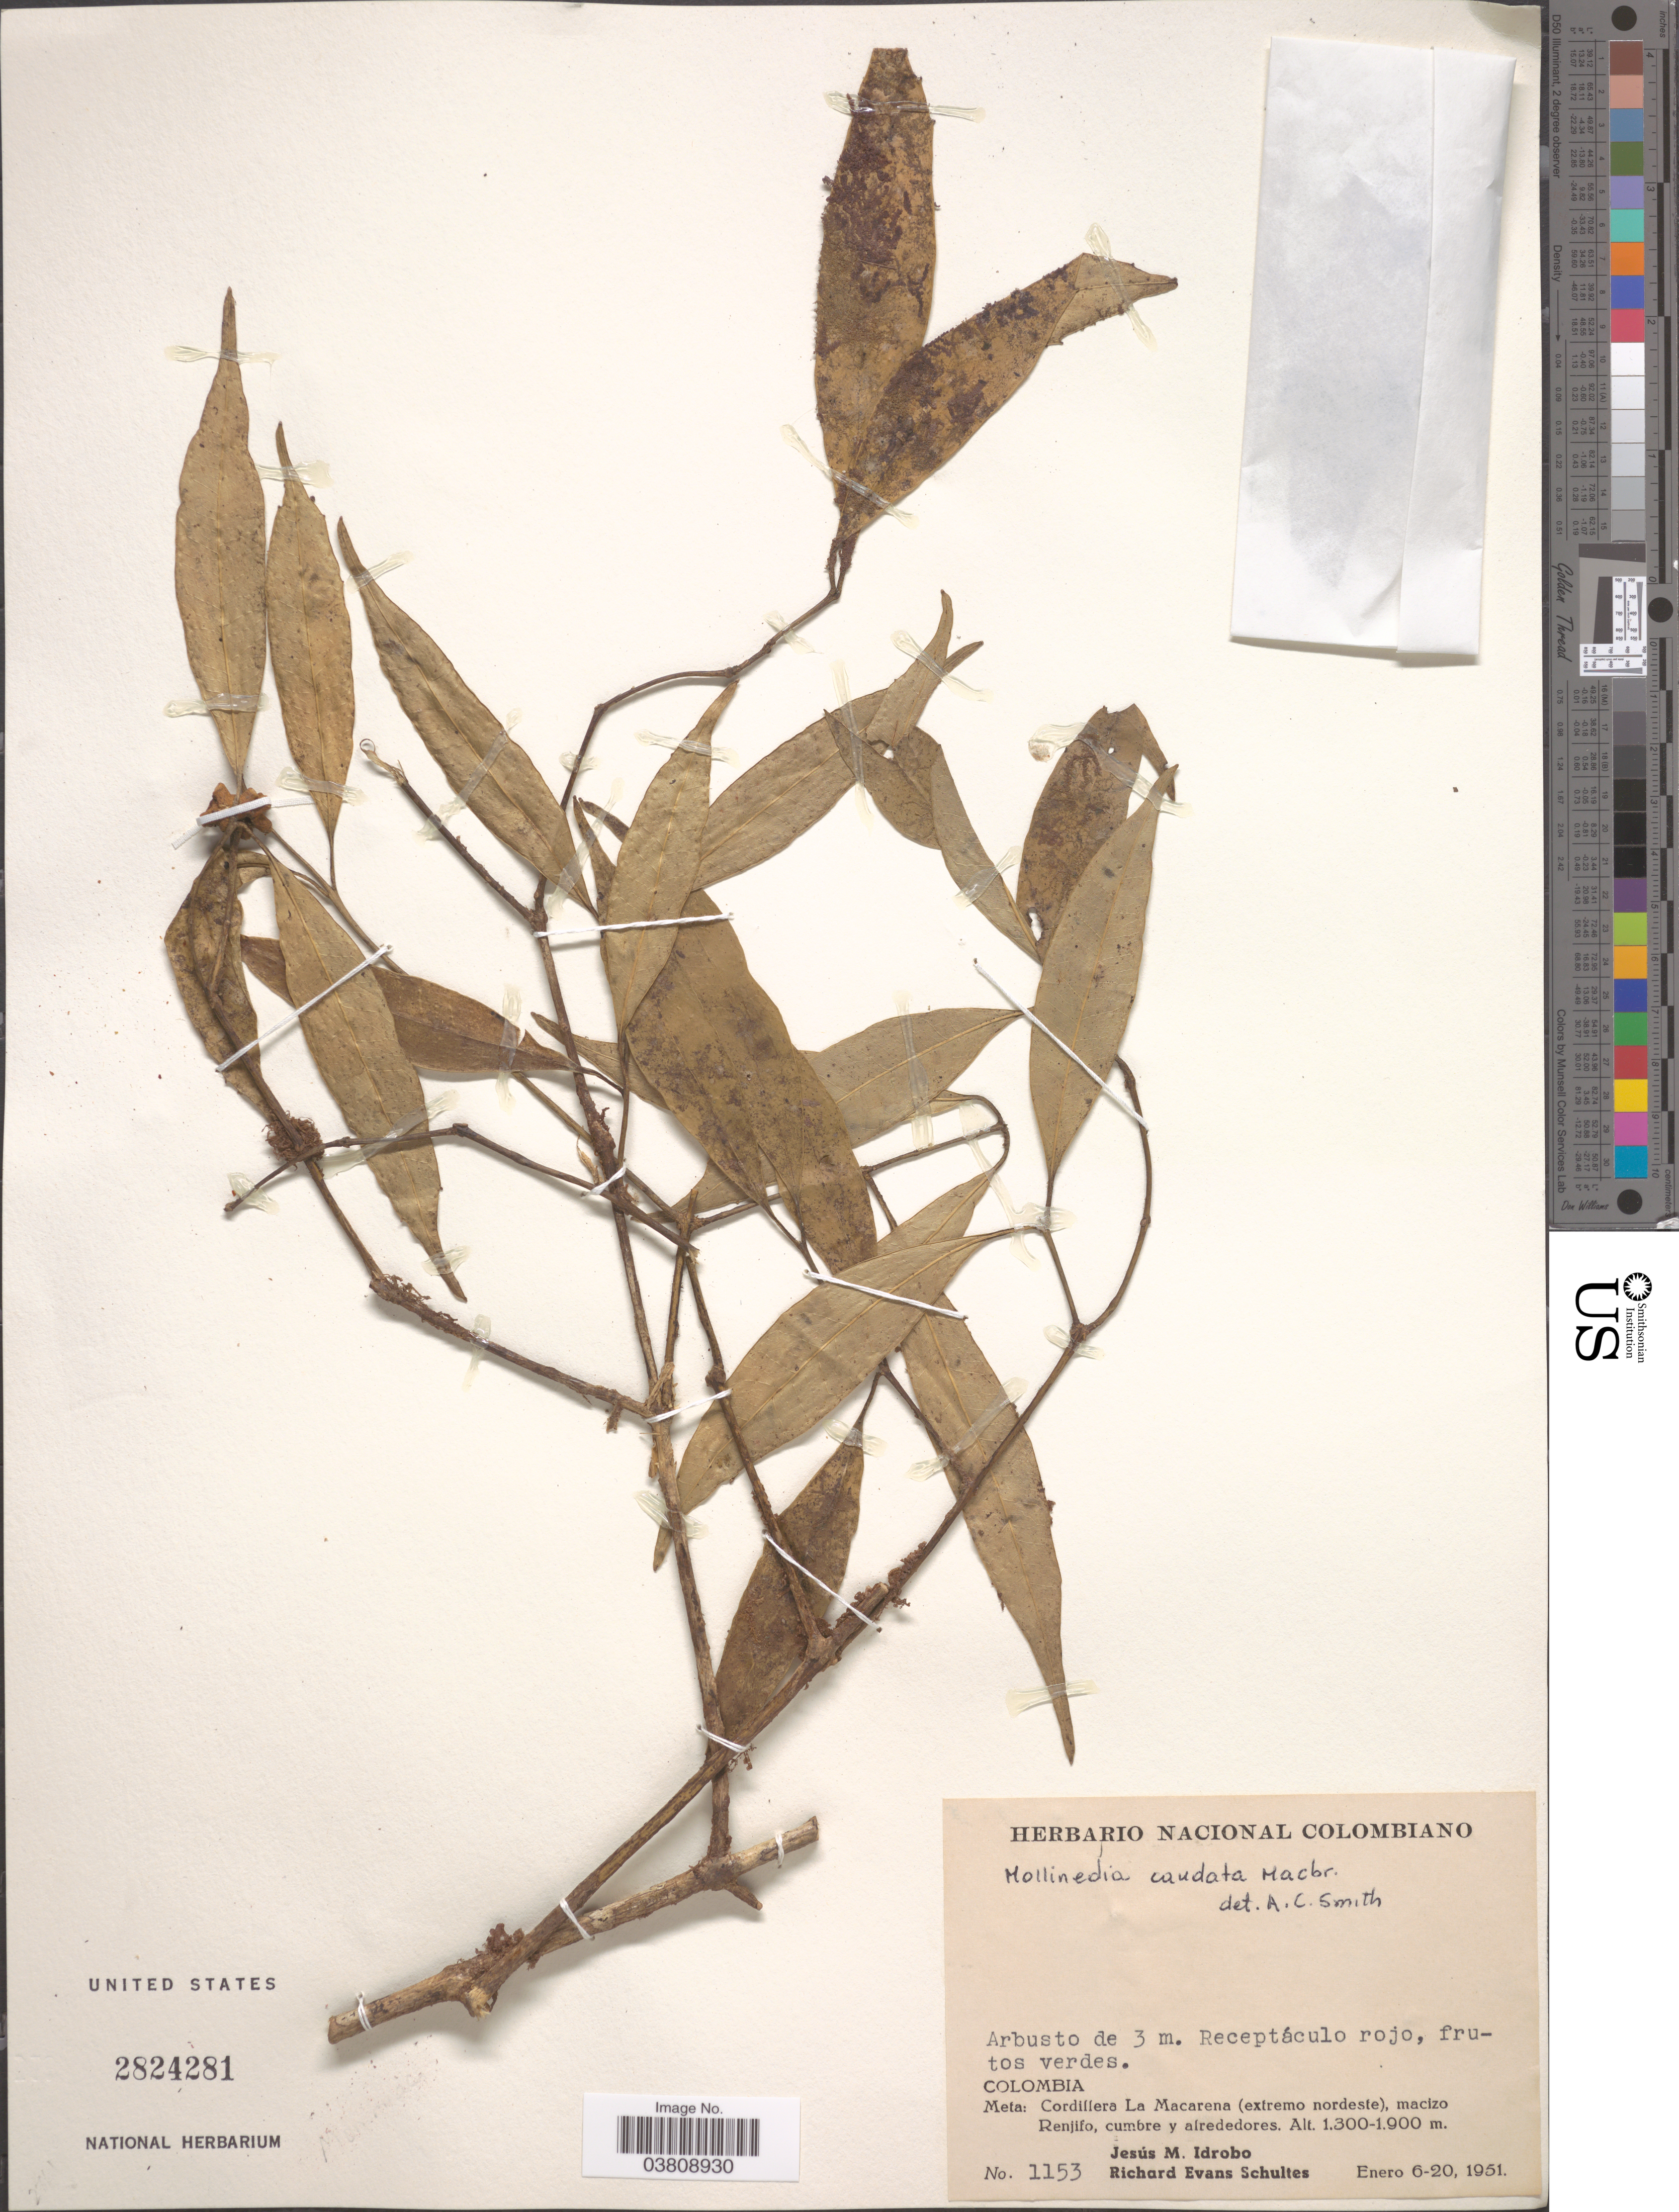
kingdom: Plantae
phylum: Tracheophyta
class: Magnoliopsida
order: Laurales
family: Monimiaceae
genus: Mollinedia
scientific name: Mollinedia caudata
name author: J.F. Macbr.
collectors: J. M. Idrobo & R. E. Schultes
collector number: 1153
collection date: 1951-01-06/1951-01-20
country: Colombia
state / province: Meta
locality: Cordillera La Macarena (extremo nordeste), macizo Renjifo, cumbre y alrededores.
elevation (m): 1300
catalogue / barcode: US 2824281